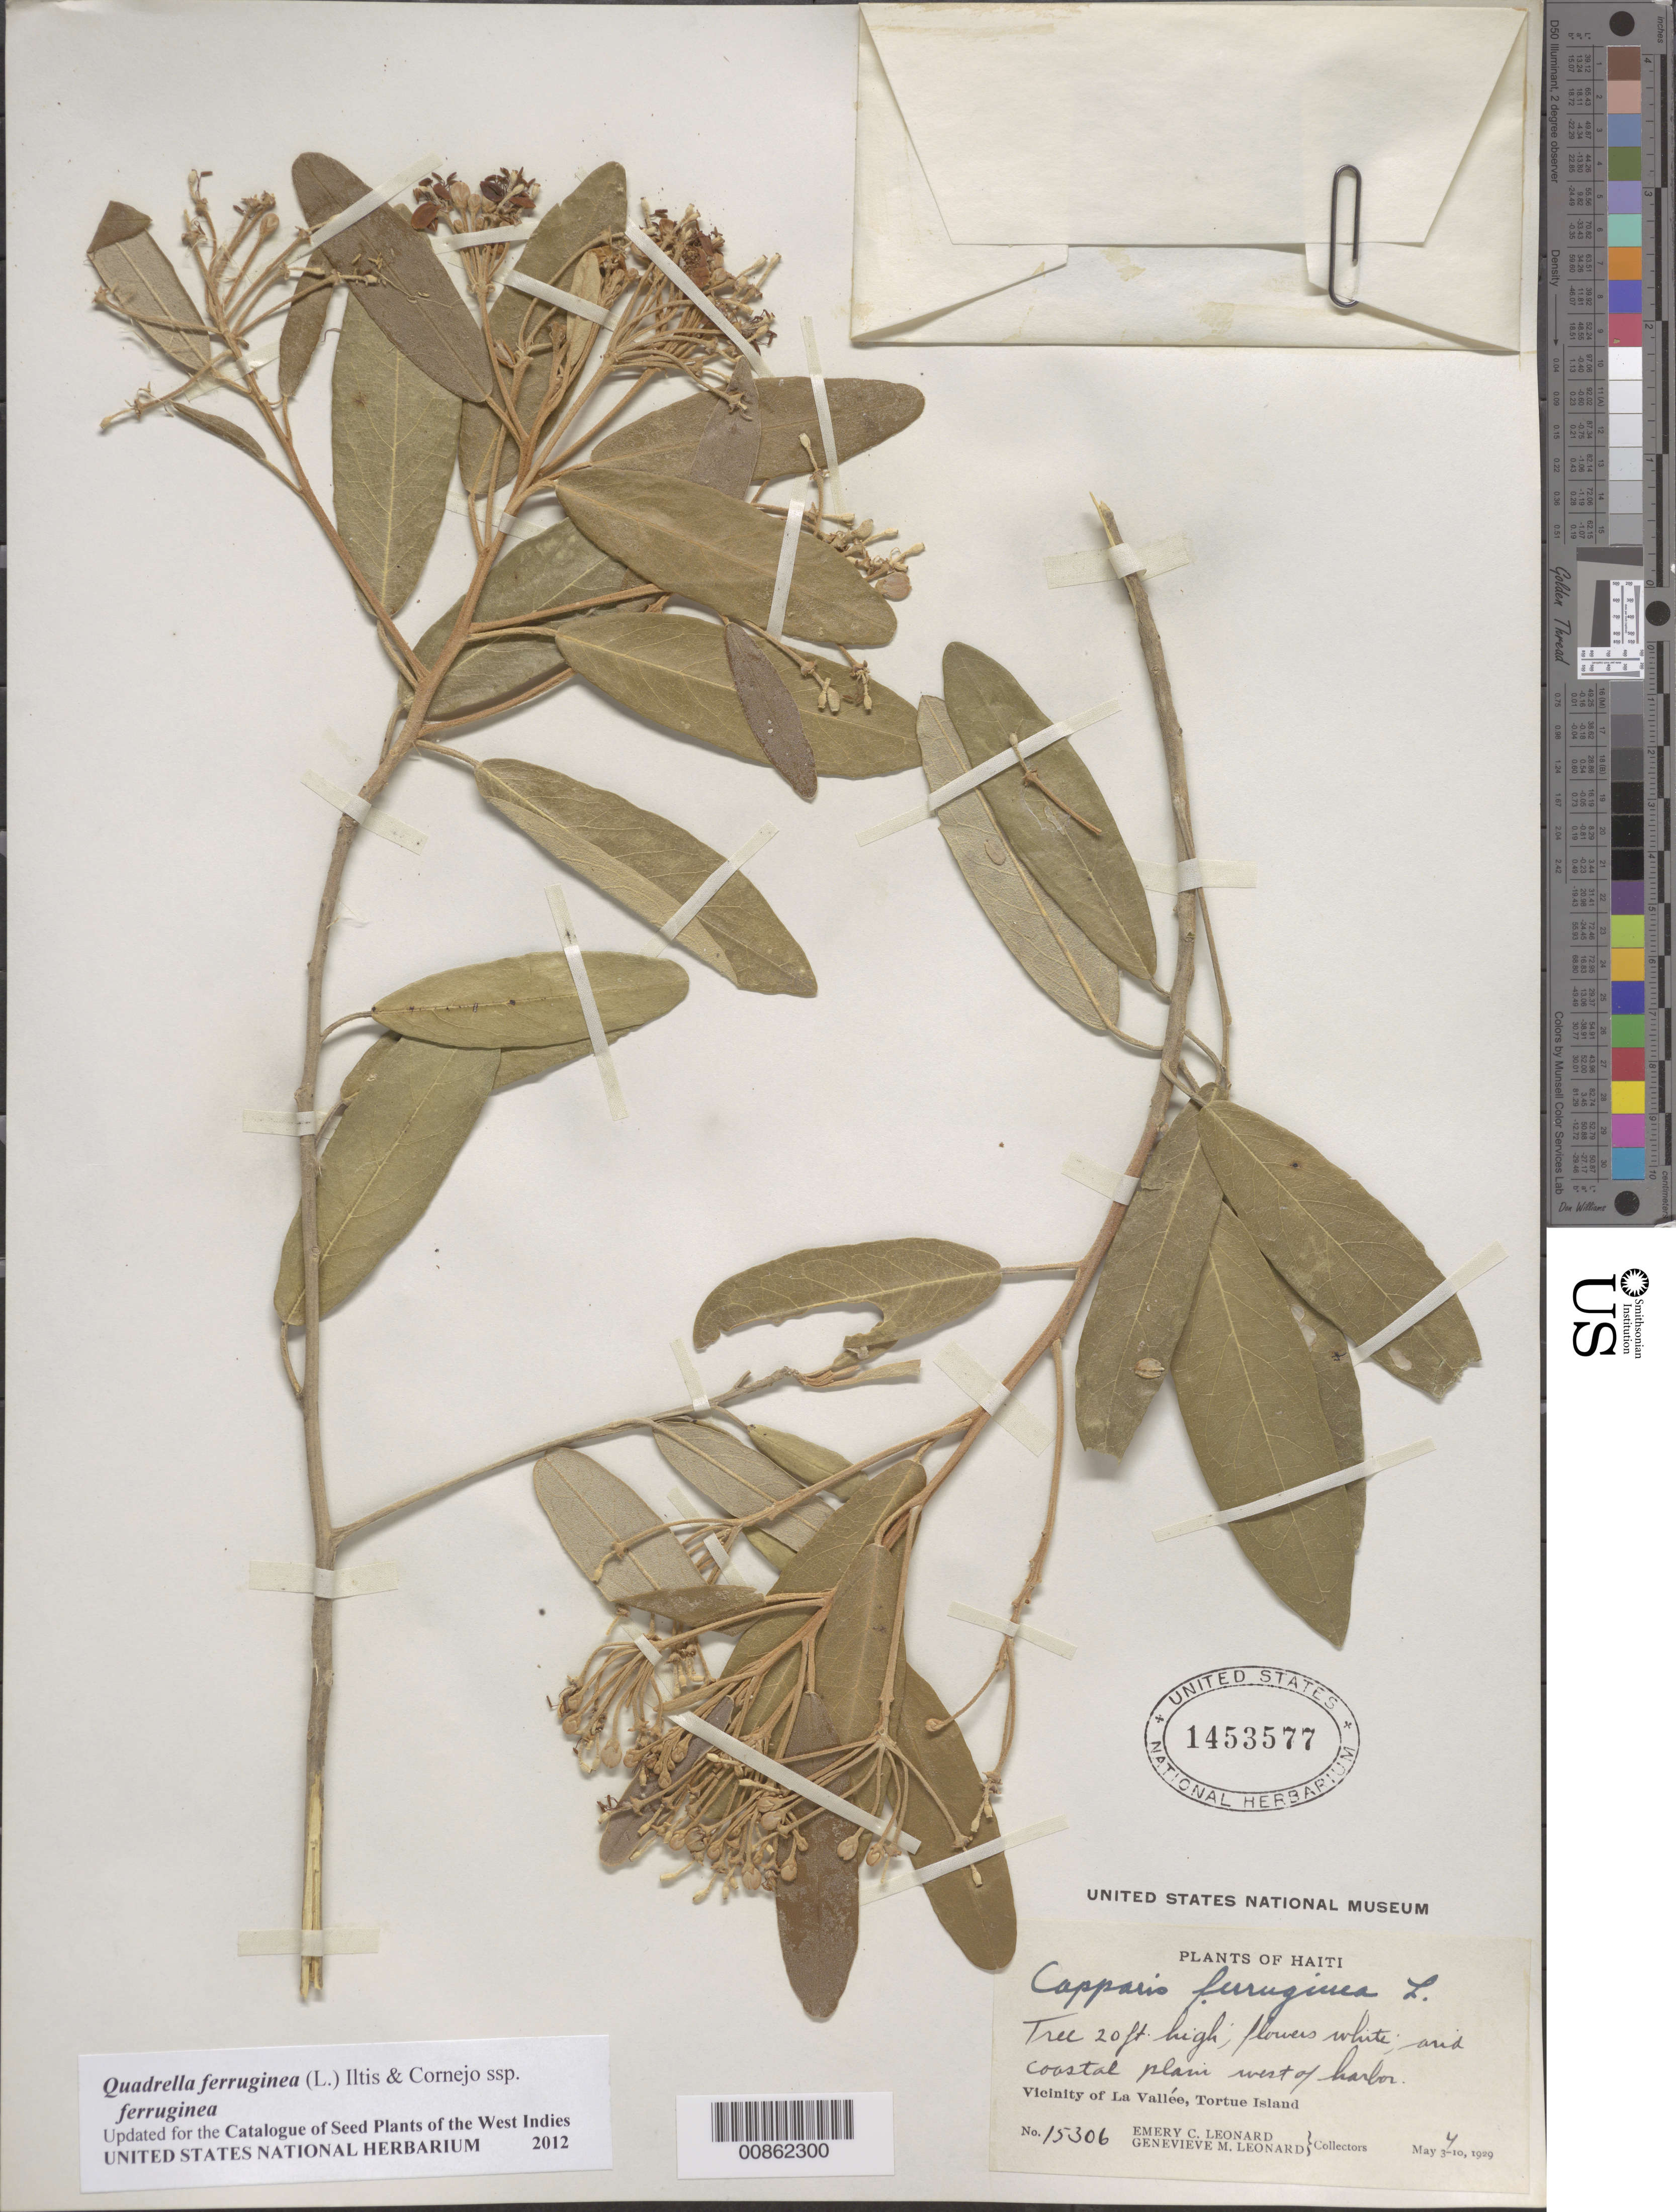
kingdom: Plantae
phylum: Tracheophyta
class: Magnoliopsida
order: Brassicales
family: Capparaceae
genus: Quadrella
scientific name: Quadrella ferruginea subsp. ferruginea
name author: (L.) Cornejo & Iltis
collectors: E. C. Leonard & G. M. Leonard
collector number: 15306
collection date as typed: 04 May 1929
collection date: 1929-05-04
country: Haiti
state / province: Nord-Óuest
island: Île de la Tortue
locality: Vicinity of La Vallée, Tortue Island. West of harbor.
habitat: Arid coastal plain.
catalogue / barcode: US 1453577